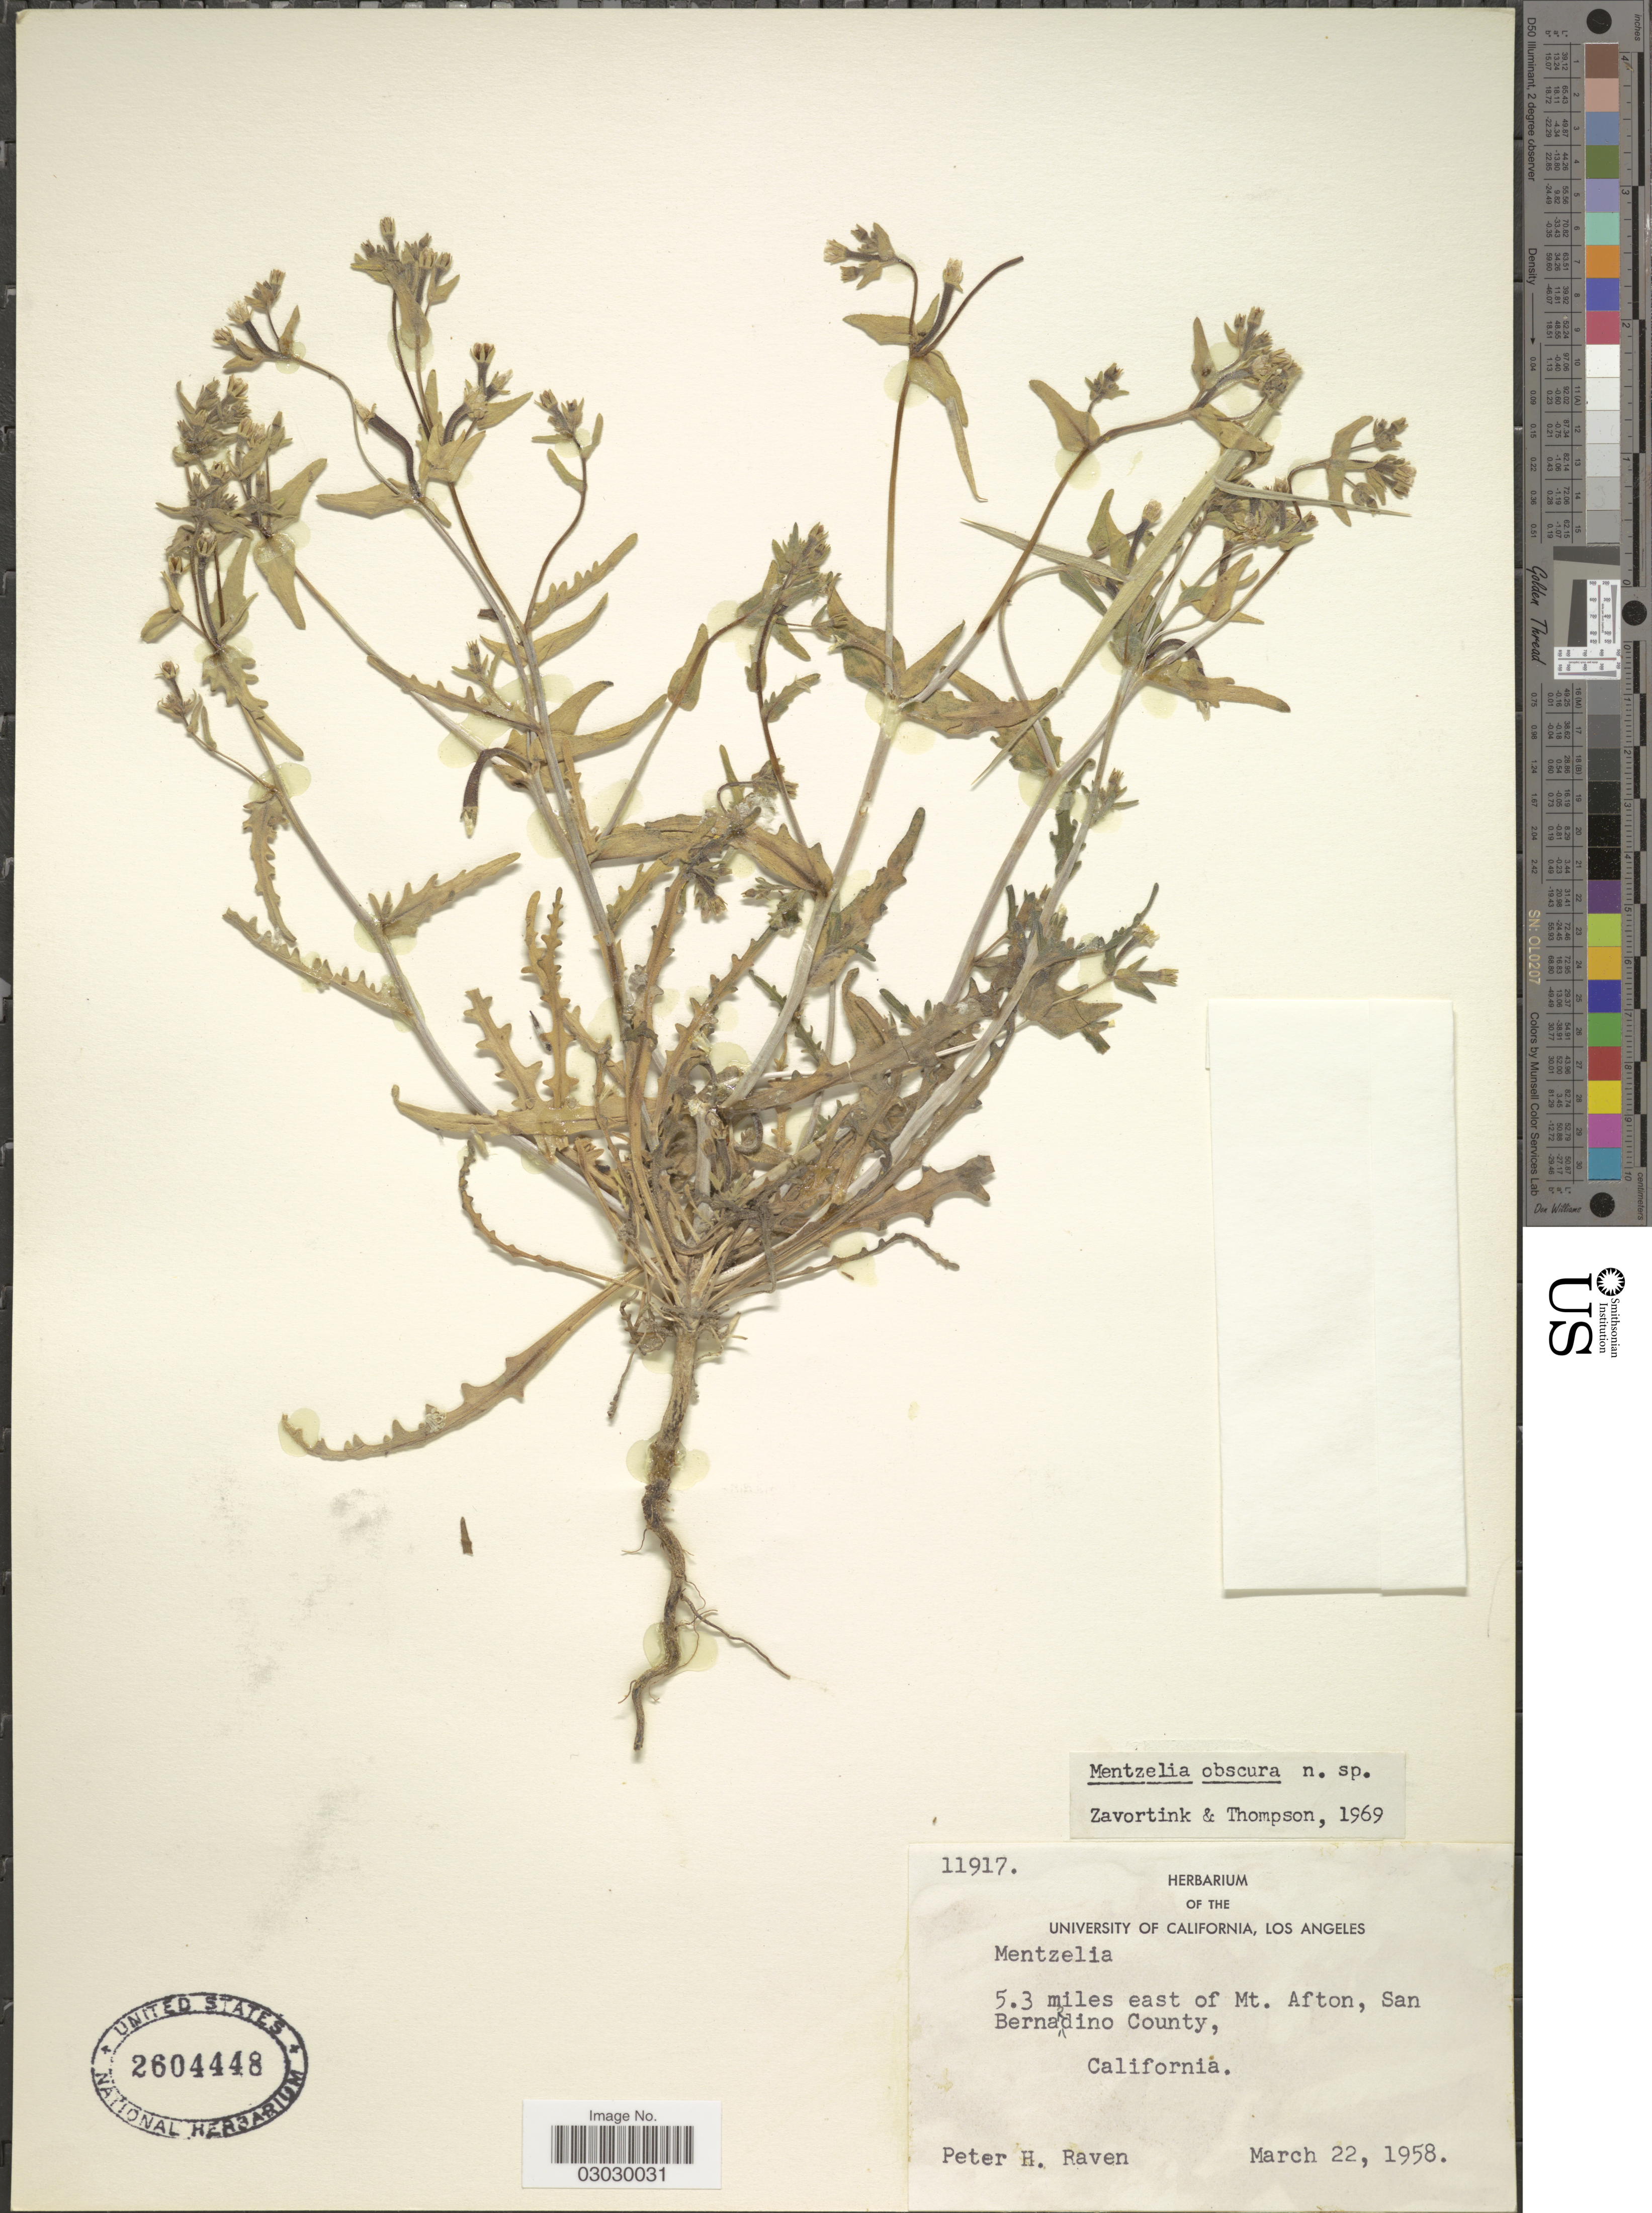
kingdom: Plantae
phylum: Tracheophyta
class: Magnoliopsida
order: Cornales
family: Loasaceae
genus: Mentzelia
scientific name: Mentzelia obscura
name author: H.J. Thomps. & J.E. Roberts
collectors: P. Raven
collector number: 11917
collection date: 1958-03-22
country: United States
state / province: California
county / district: San Bernardino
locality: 5.3 miles east of Mt. Afton, San Bernardino County.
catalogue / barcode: US 2604448